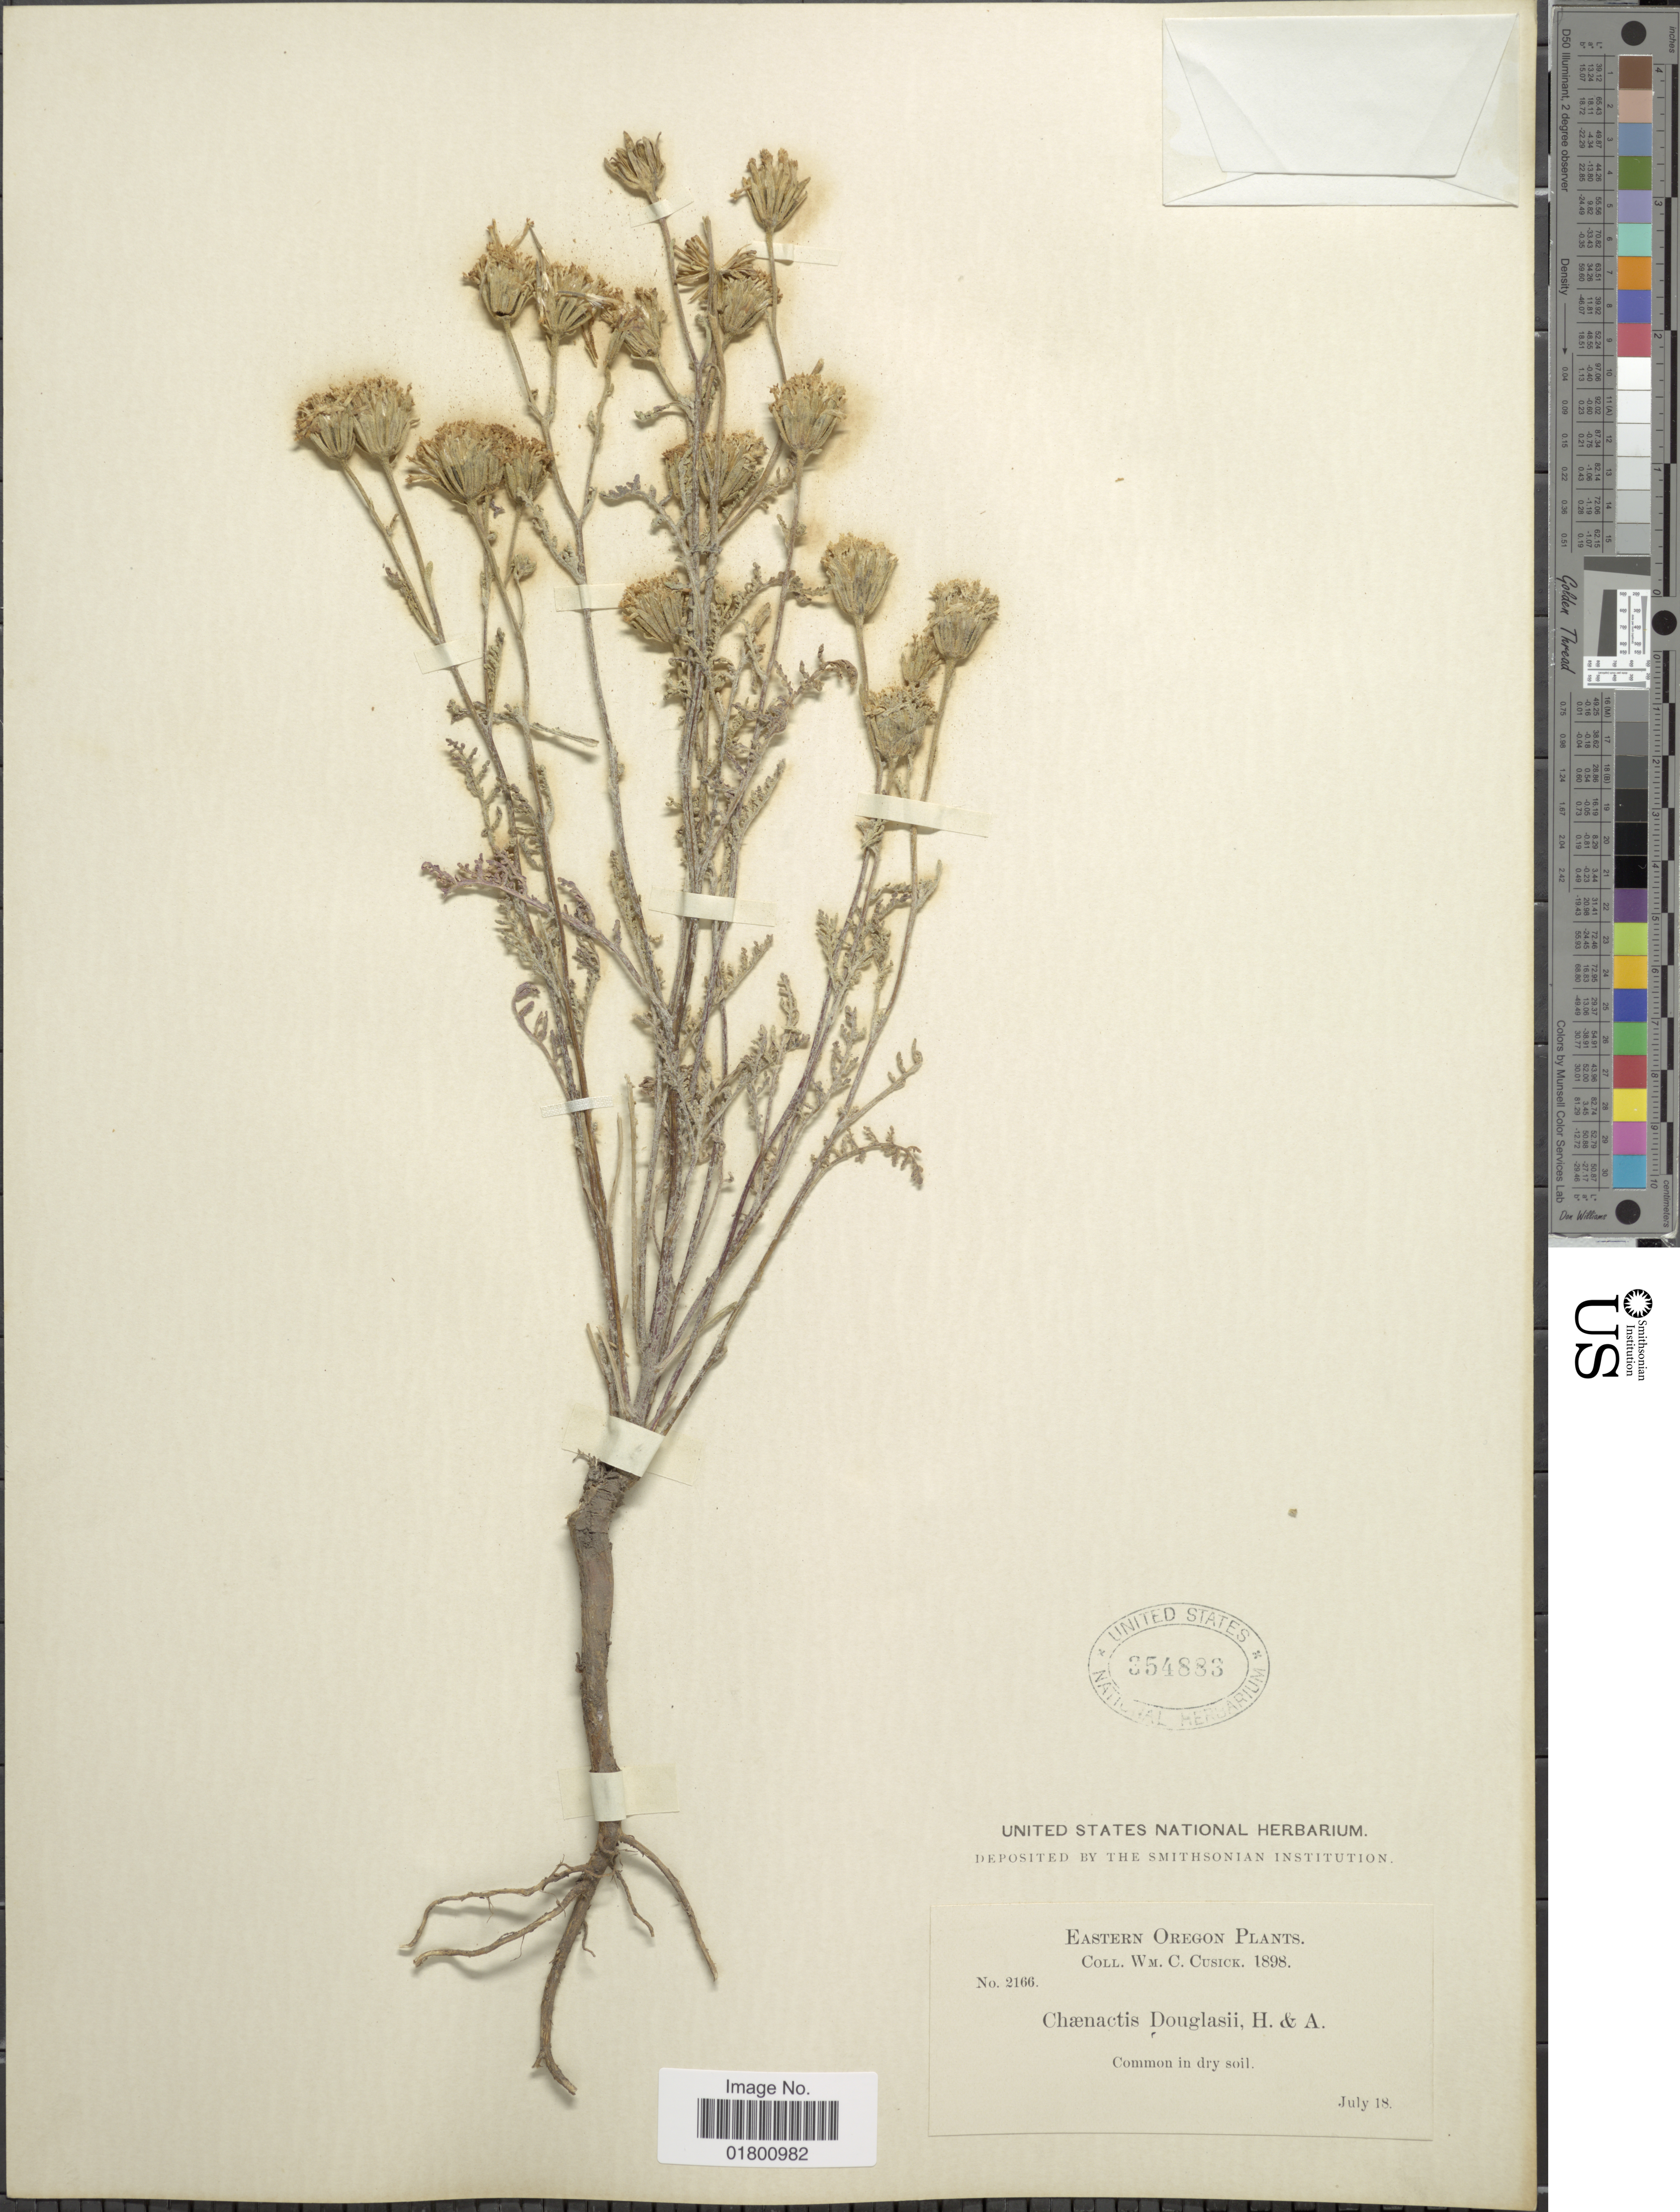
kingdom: Plantae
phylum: Tracheophyta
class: Magnoliopsida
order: Asterales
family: Asteraceae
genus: Chaenactis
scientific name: Chaenactis douglasii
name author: Hook. & Arn.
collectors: W. C. Cusick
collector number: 2166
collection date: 1898-07-18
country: United States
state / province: Oregon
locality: Eastern Oregon Plants, Common in dry soil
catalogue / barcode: US 354883